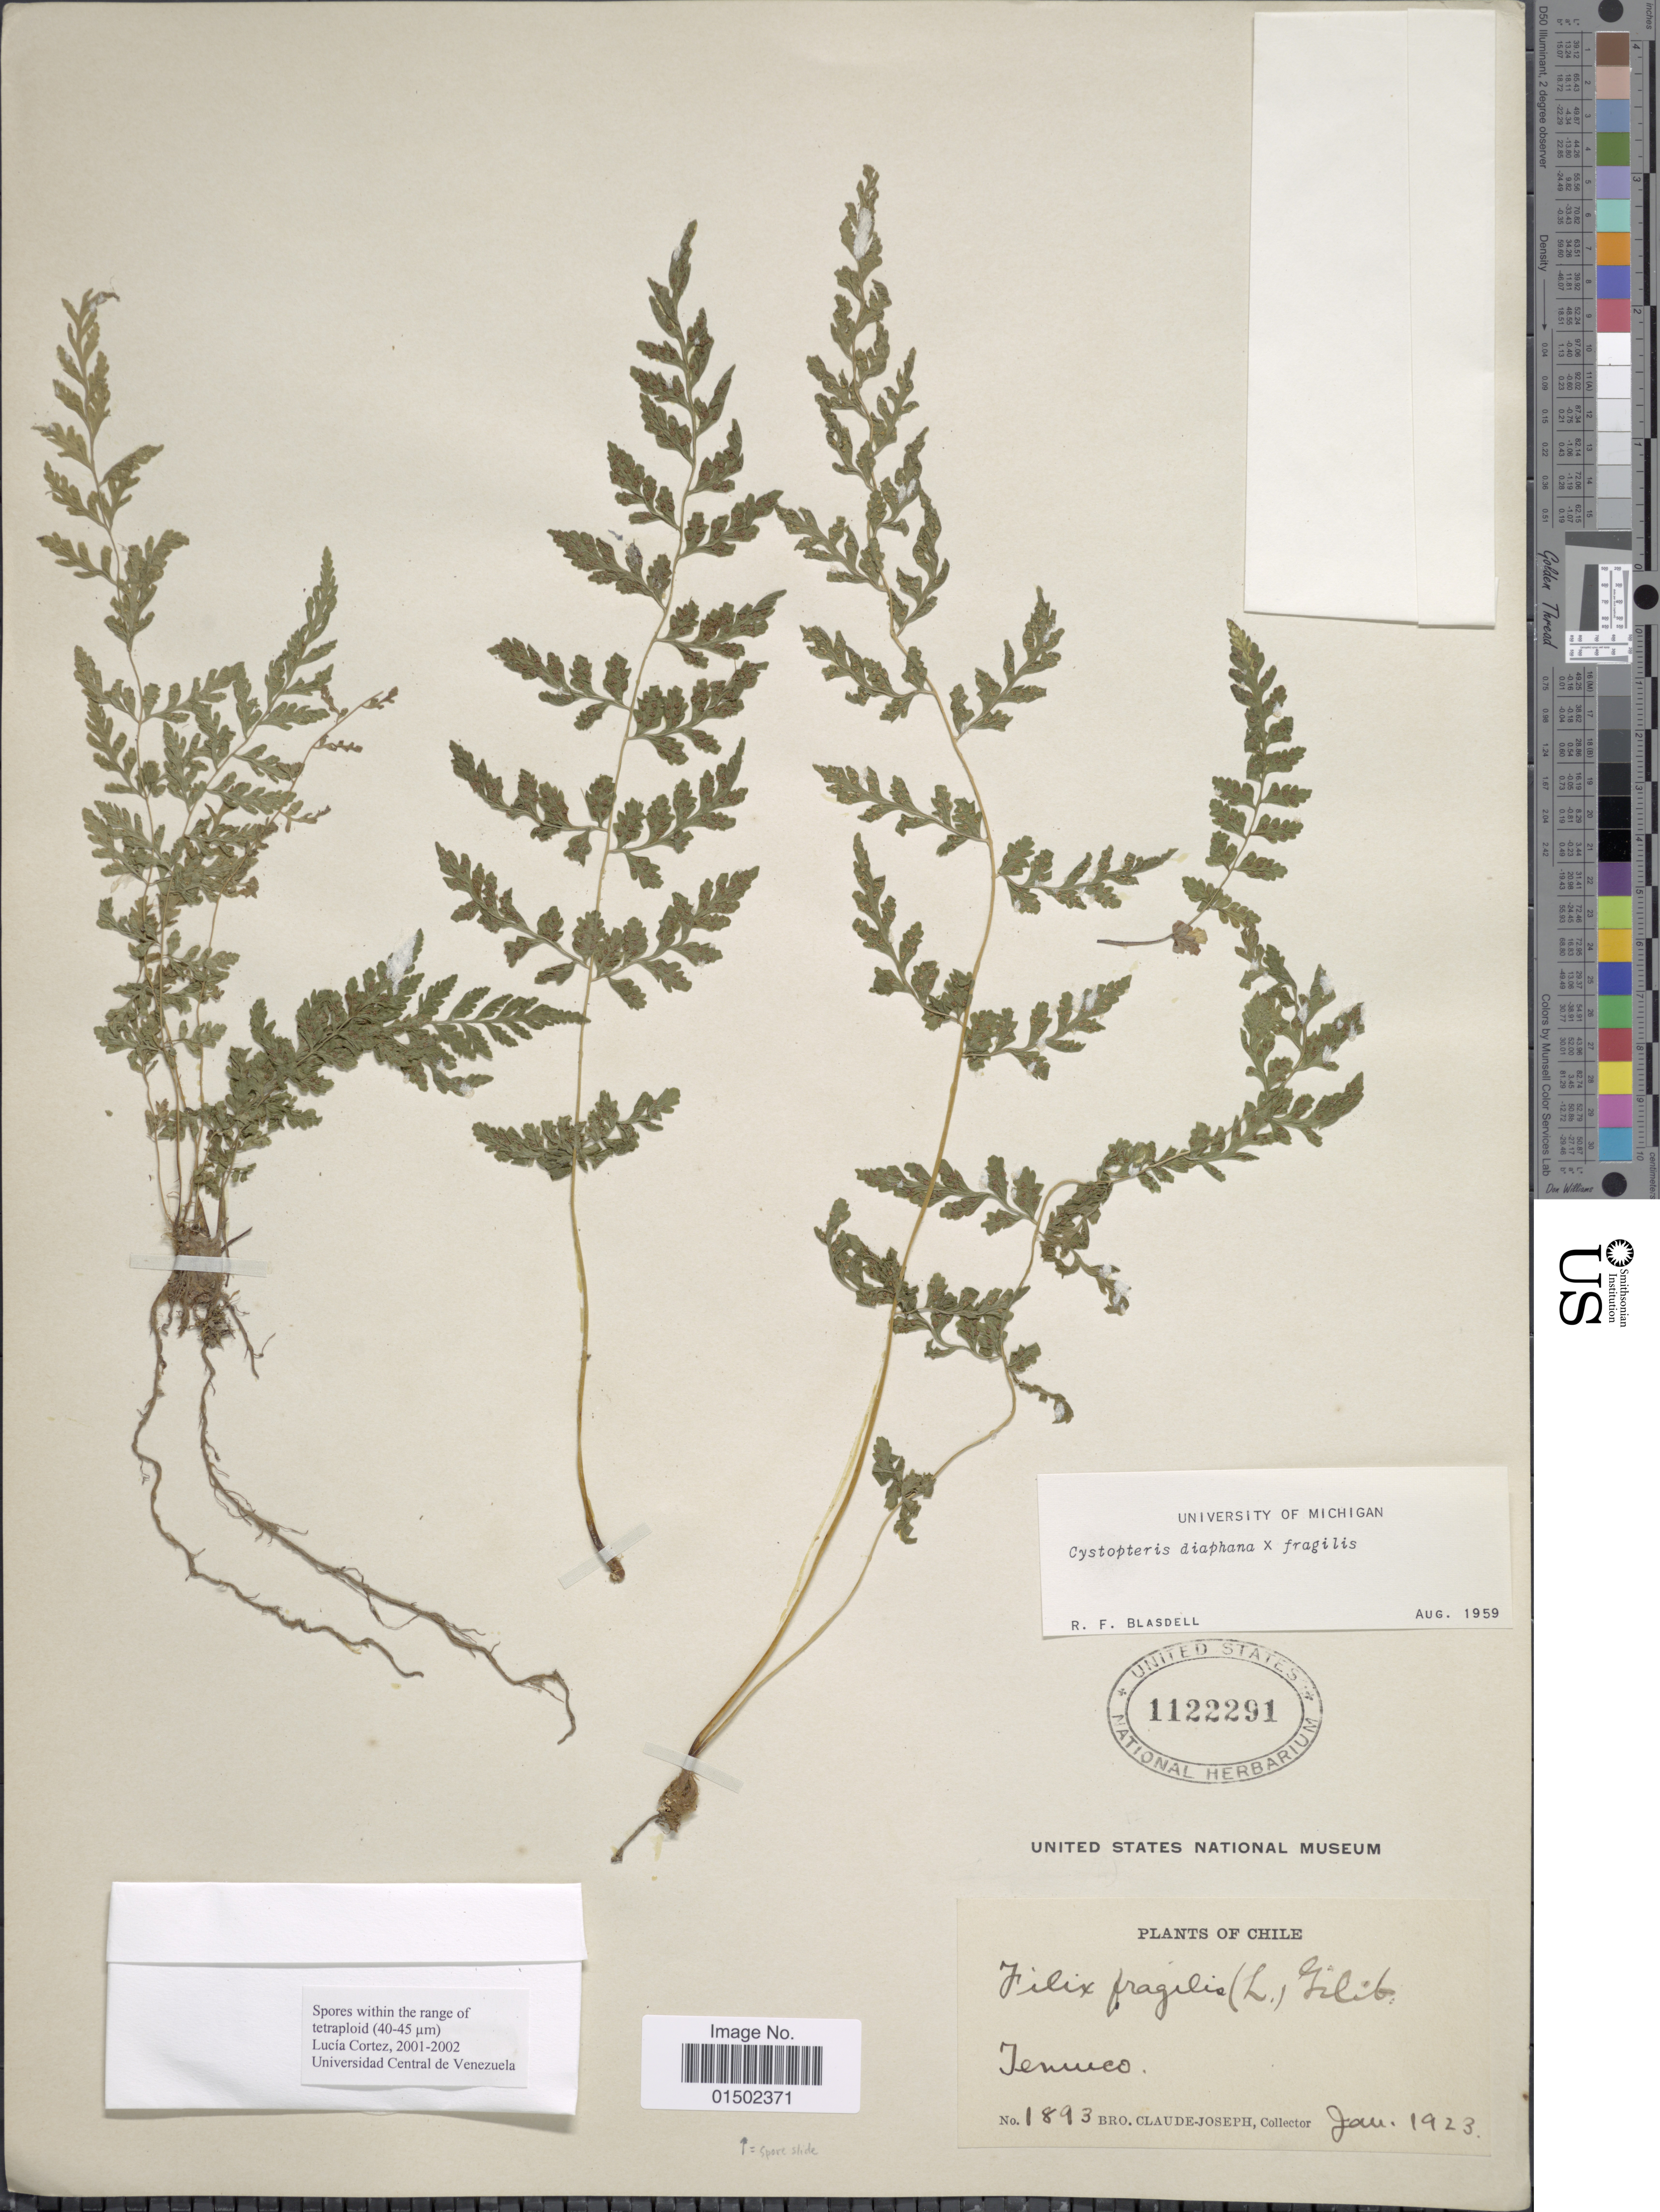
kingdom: Plantae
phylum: Tracheophyta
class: Polypodiopsida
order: Polypodiales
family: Cystopteridaceae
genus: Cystopteris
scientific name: Cystopteris diaphana x C. fragilis (L.) Bernh.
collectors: Bro. Claude-Joseph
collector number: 1893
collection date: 1923-01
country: Chile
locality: Temuco.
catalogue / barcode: US 1122291